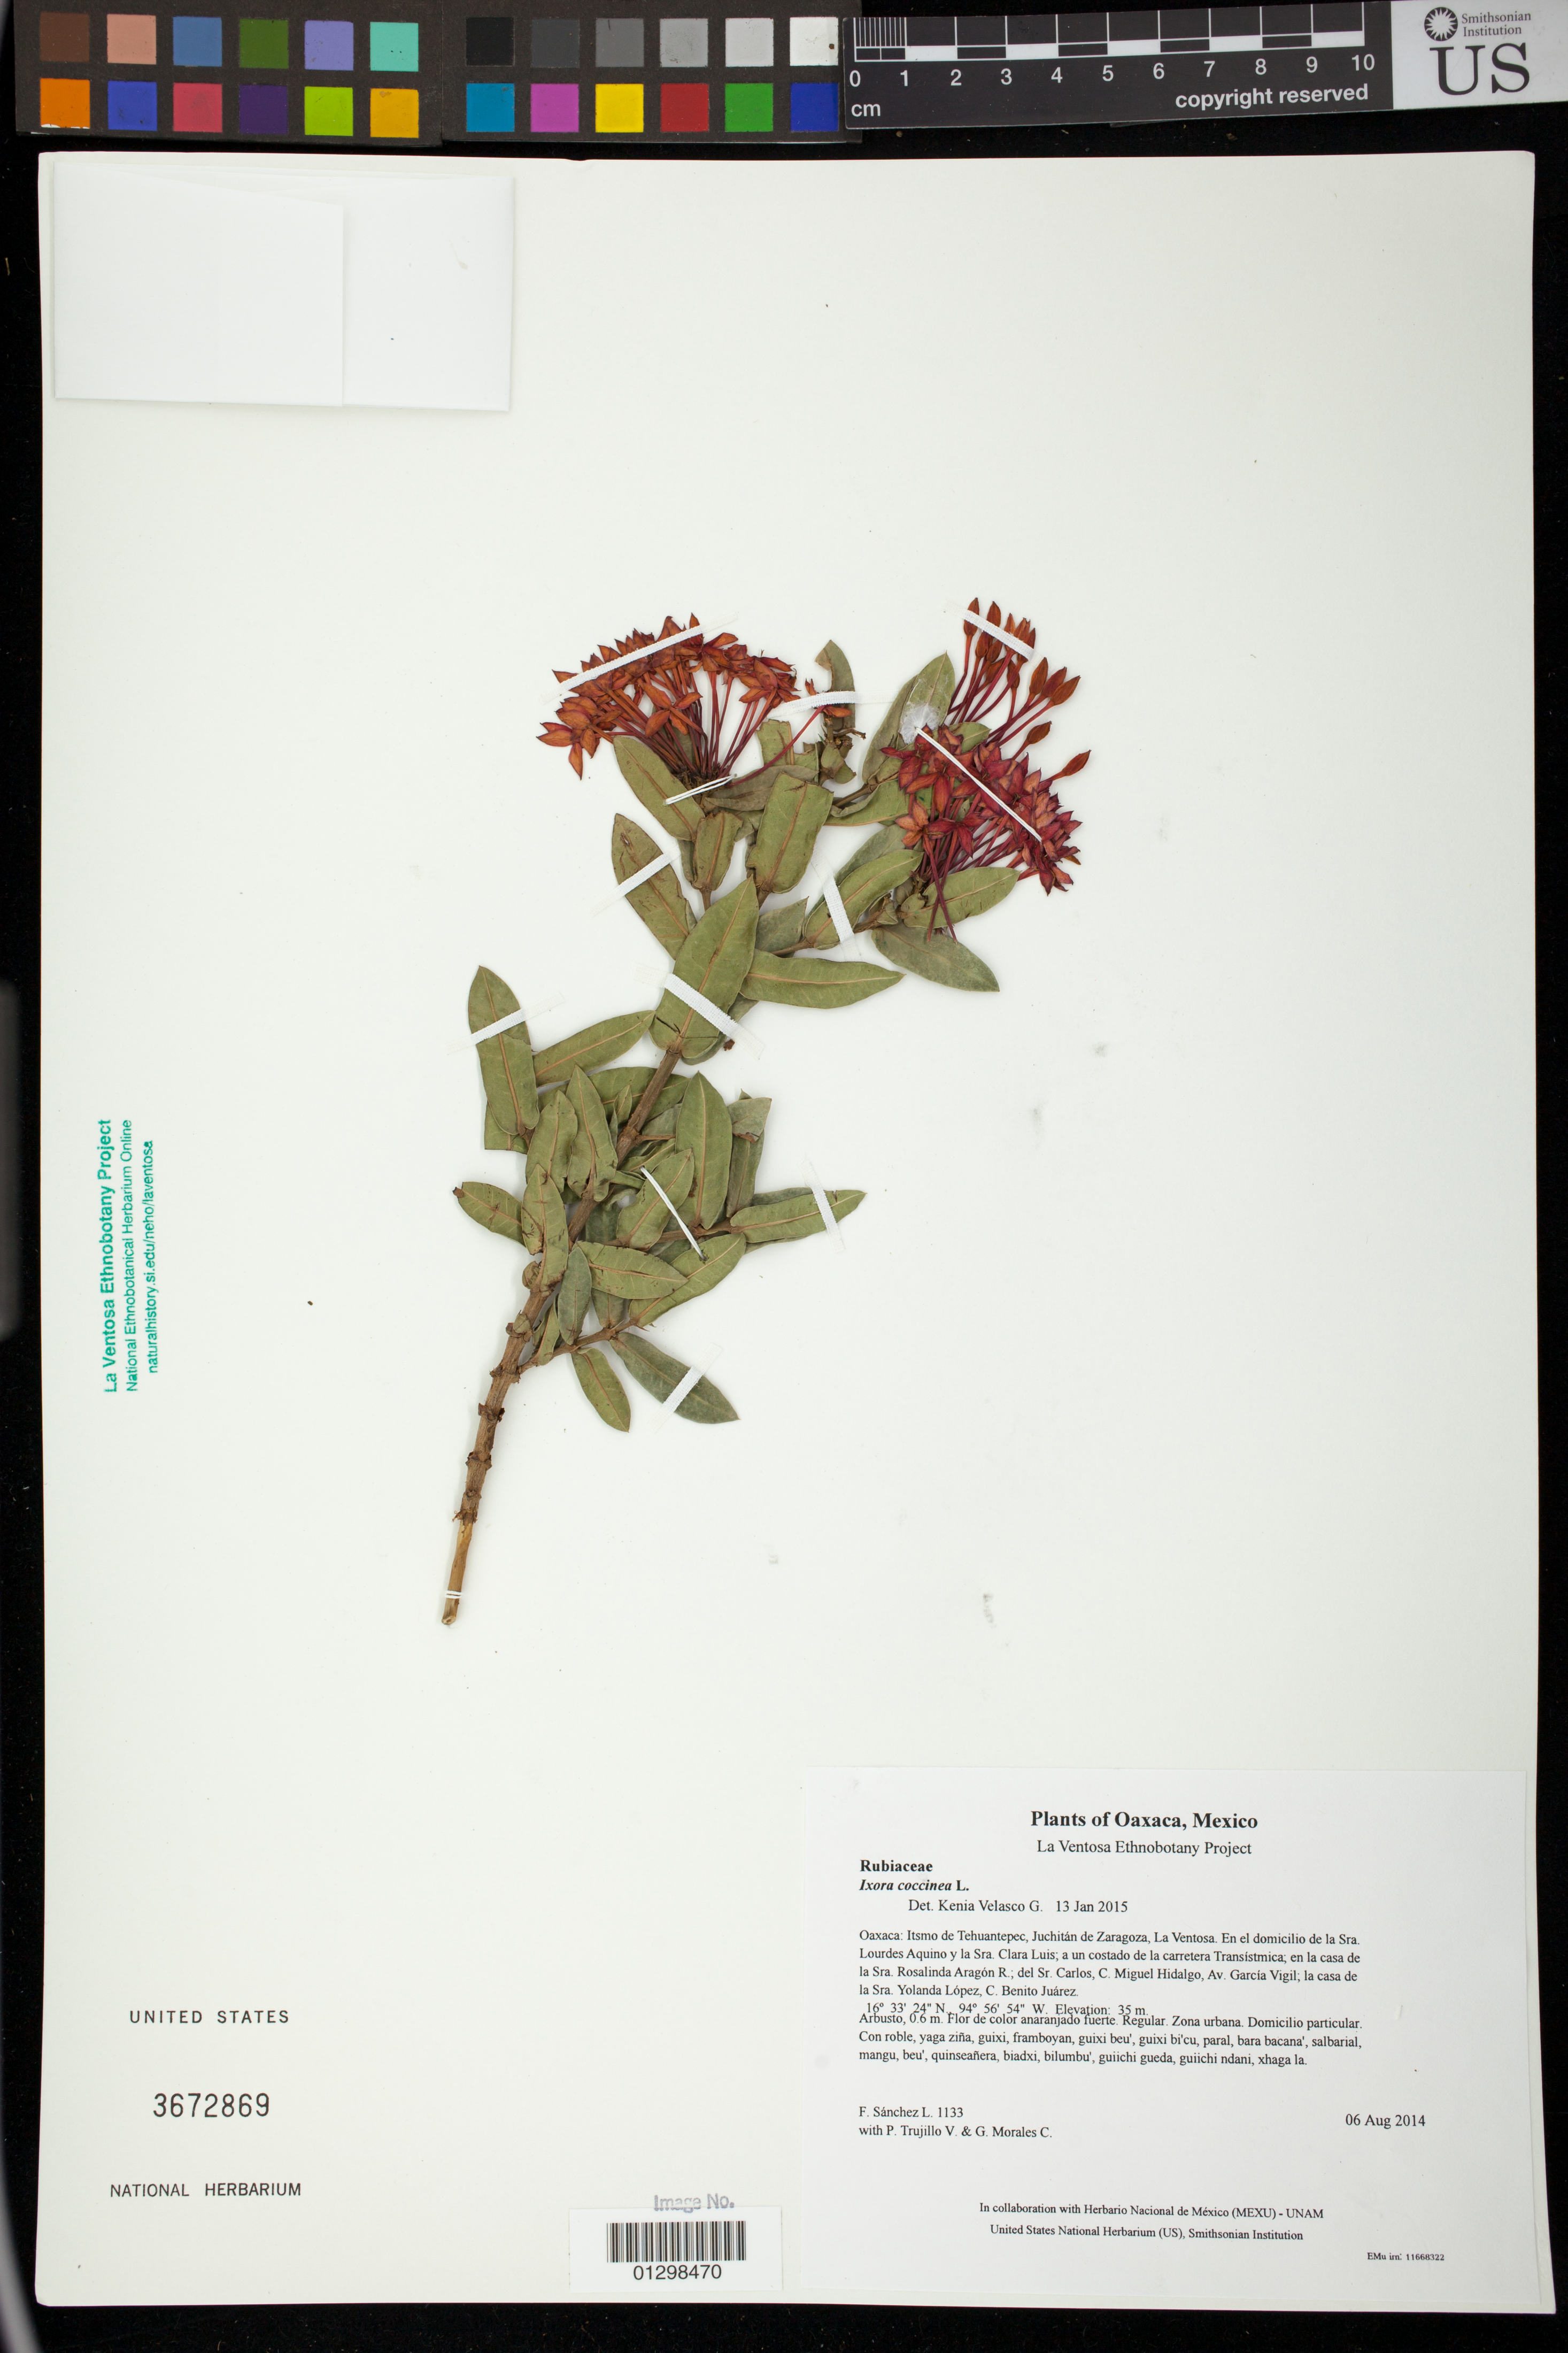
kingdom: Plantae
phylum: Tracheophyta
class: Magnoliopsida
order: Gentianales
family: Rubiaceae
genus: Ixora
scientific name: Ixora coccinea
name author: L.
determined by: Velasco G., Kenia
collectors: F. Sánchez L., P. Trujillo V. & G. Morales C.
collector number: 1133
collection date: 2014-08-06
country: Mexico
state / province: Oaxaca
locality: Itsmo de Tehuantepec, Juchitán de Zaragoza, La Ventosa. En el domicilio de la Sra. Lourdes Aquino y la Sra. Clara Luis; a un costado de la carretera Transístmica; en la casa de la Sra. Rosalinda Aragón R.; del Sr. Carlos, C. Miguel Hidalgo, Av. García Vigil; la casa de la Sra. Yolanda López, C. Benito Juárez.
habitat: Zona urbana. Domicilio particular.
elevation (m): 35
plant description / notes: MEXU, US; Yaga bandaga. 0.6 m. Guie' biguitu nacahui. Nuu.; crucillo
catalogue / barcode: US 3672869